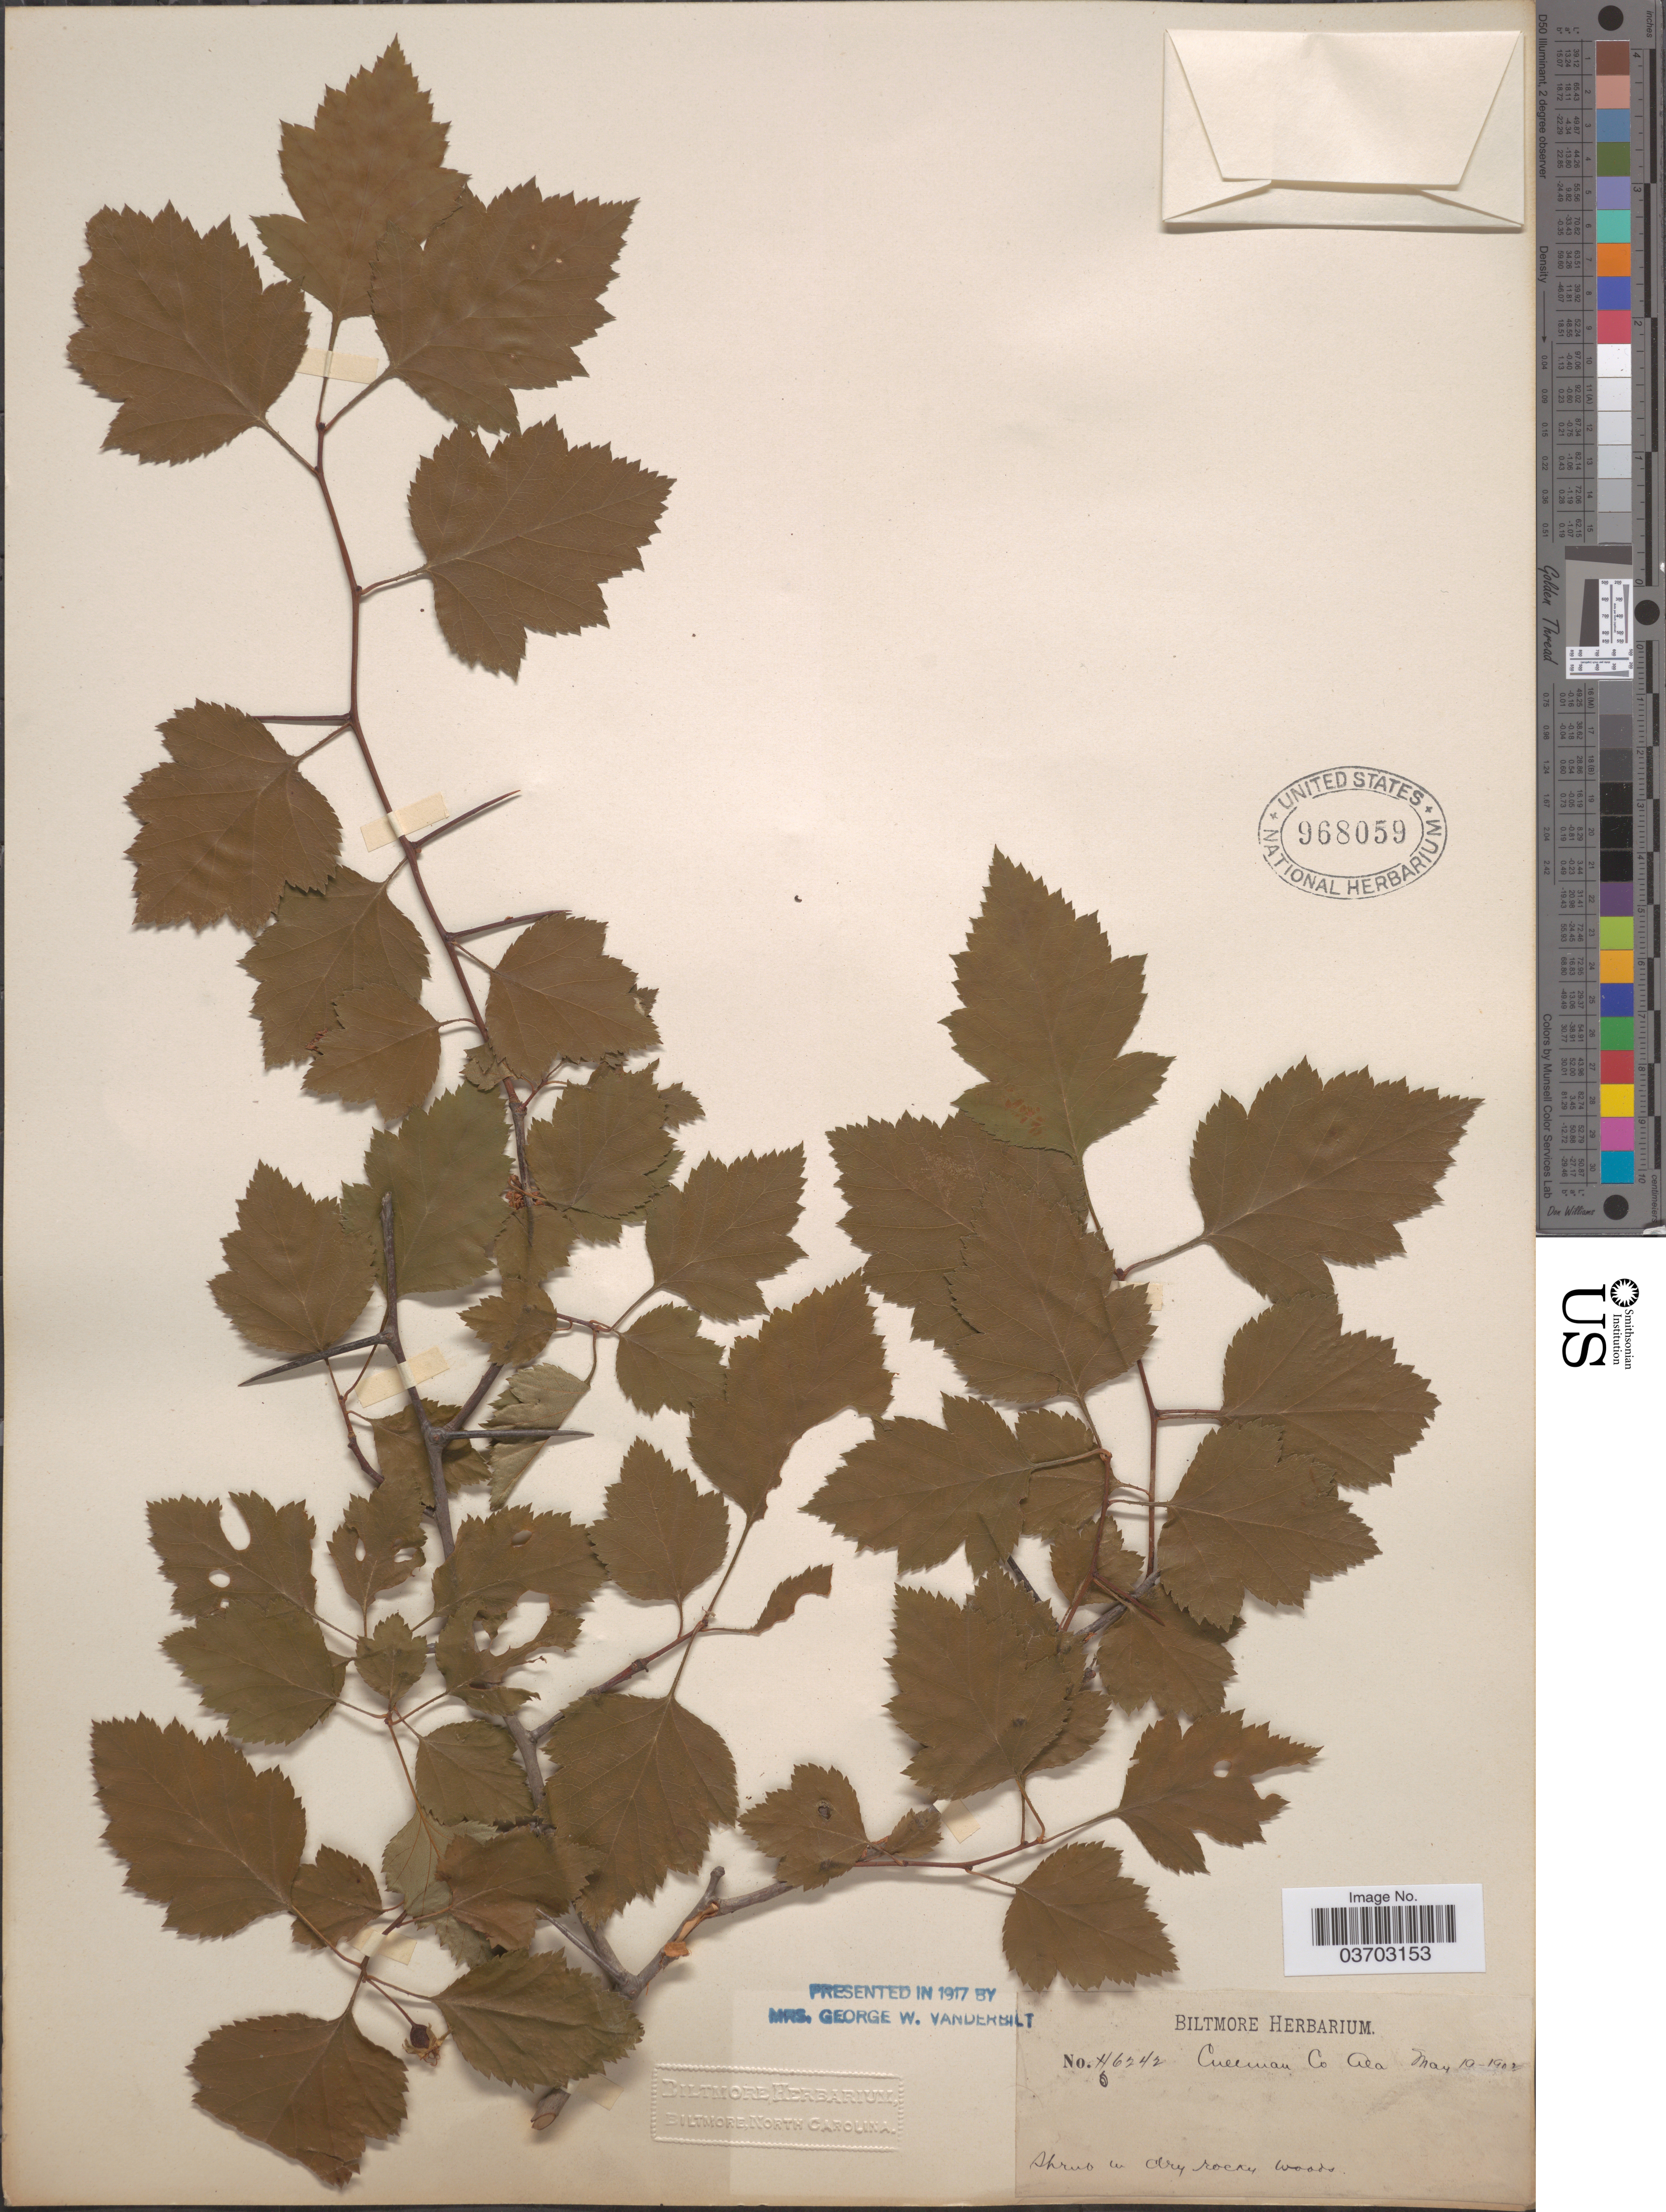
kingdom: Plantae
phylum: Tracheophyta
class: Magnoliopsida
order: Rosales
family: Rosaceae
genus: Crataegus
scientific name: Crataegus sp.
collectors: ex herb. Biltmore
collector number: H6242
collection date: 1902-05-10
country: United States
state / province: Alabama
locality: Cullman Co.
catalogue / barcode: US 968059